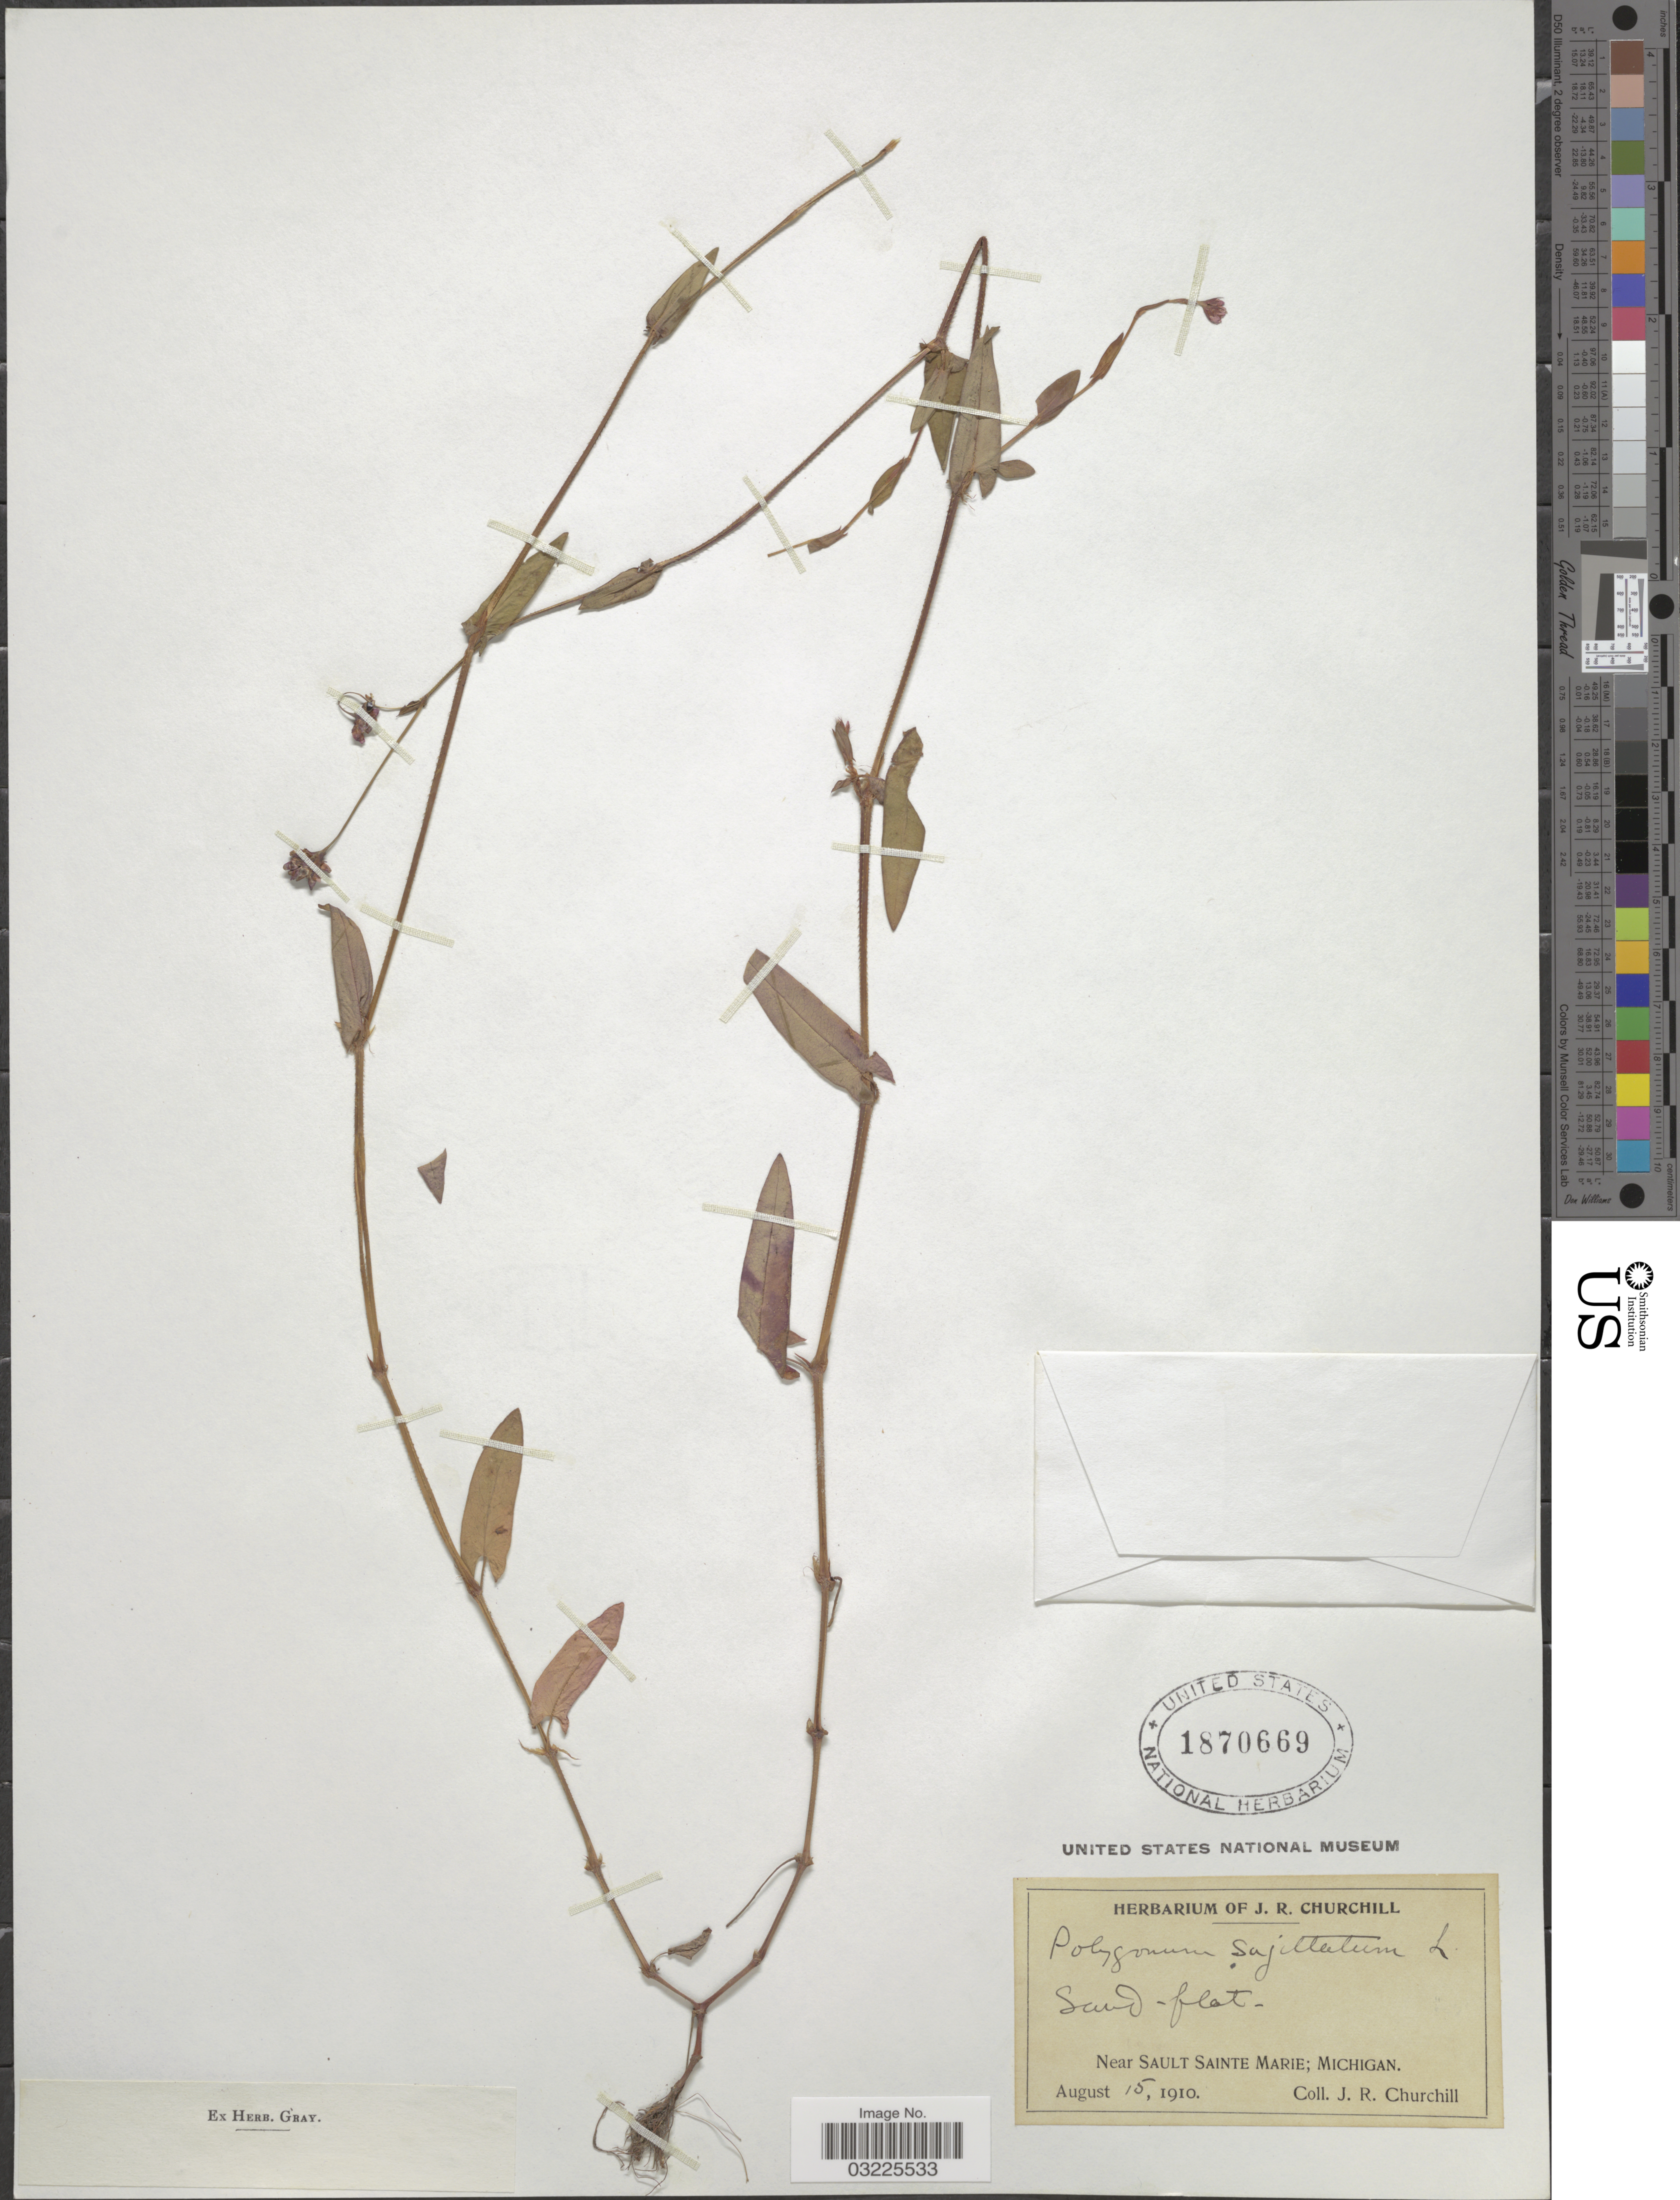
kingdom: Plantae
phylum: Tracheophyta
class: Magnoliopsida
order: Caryophyllales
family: Polygonaceae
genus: Persicaria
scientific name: Persicaria sagittata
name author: (L.) H. Gross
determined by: Atha, D. E.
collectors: J. Churchill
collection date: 1910-08-15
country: United States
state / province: Michigan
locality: Near Sault Sainte Marie.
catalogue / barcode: US 1870669